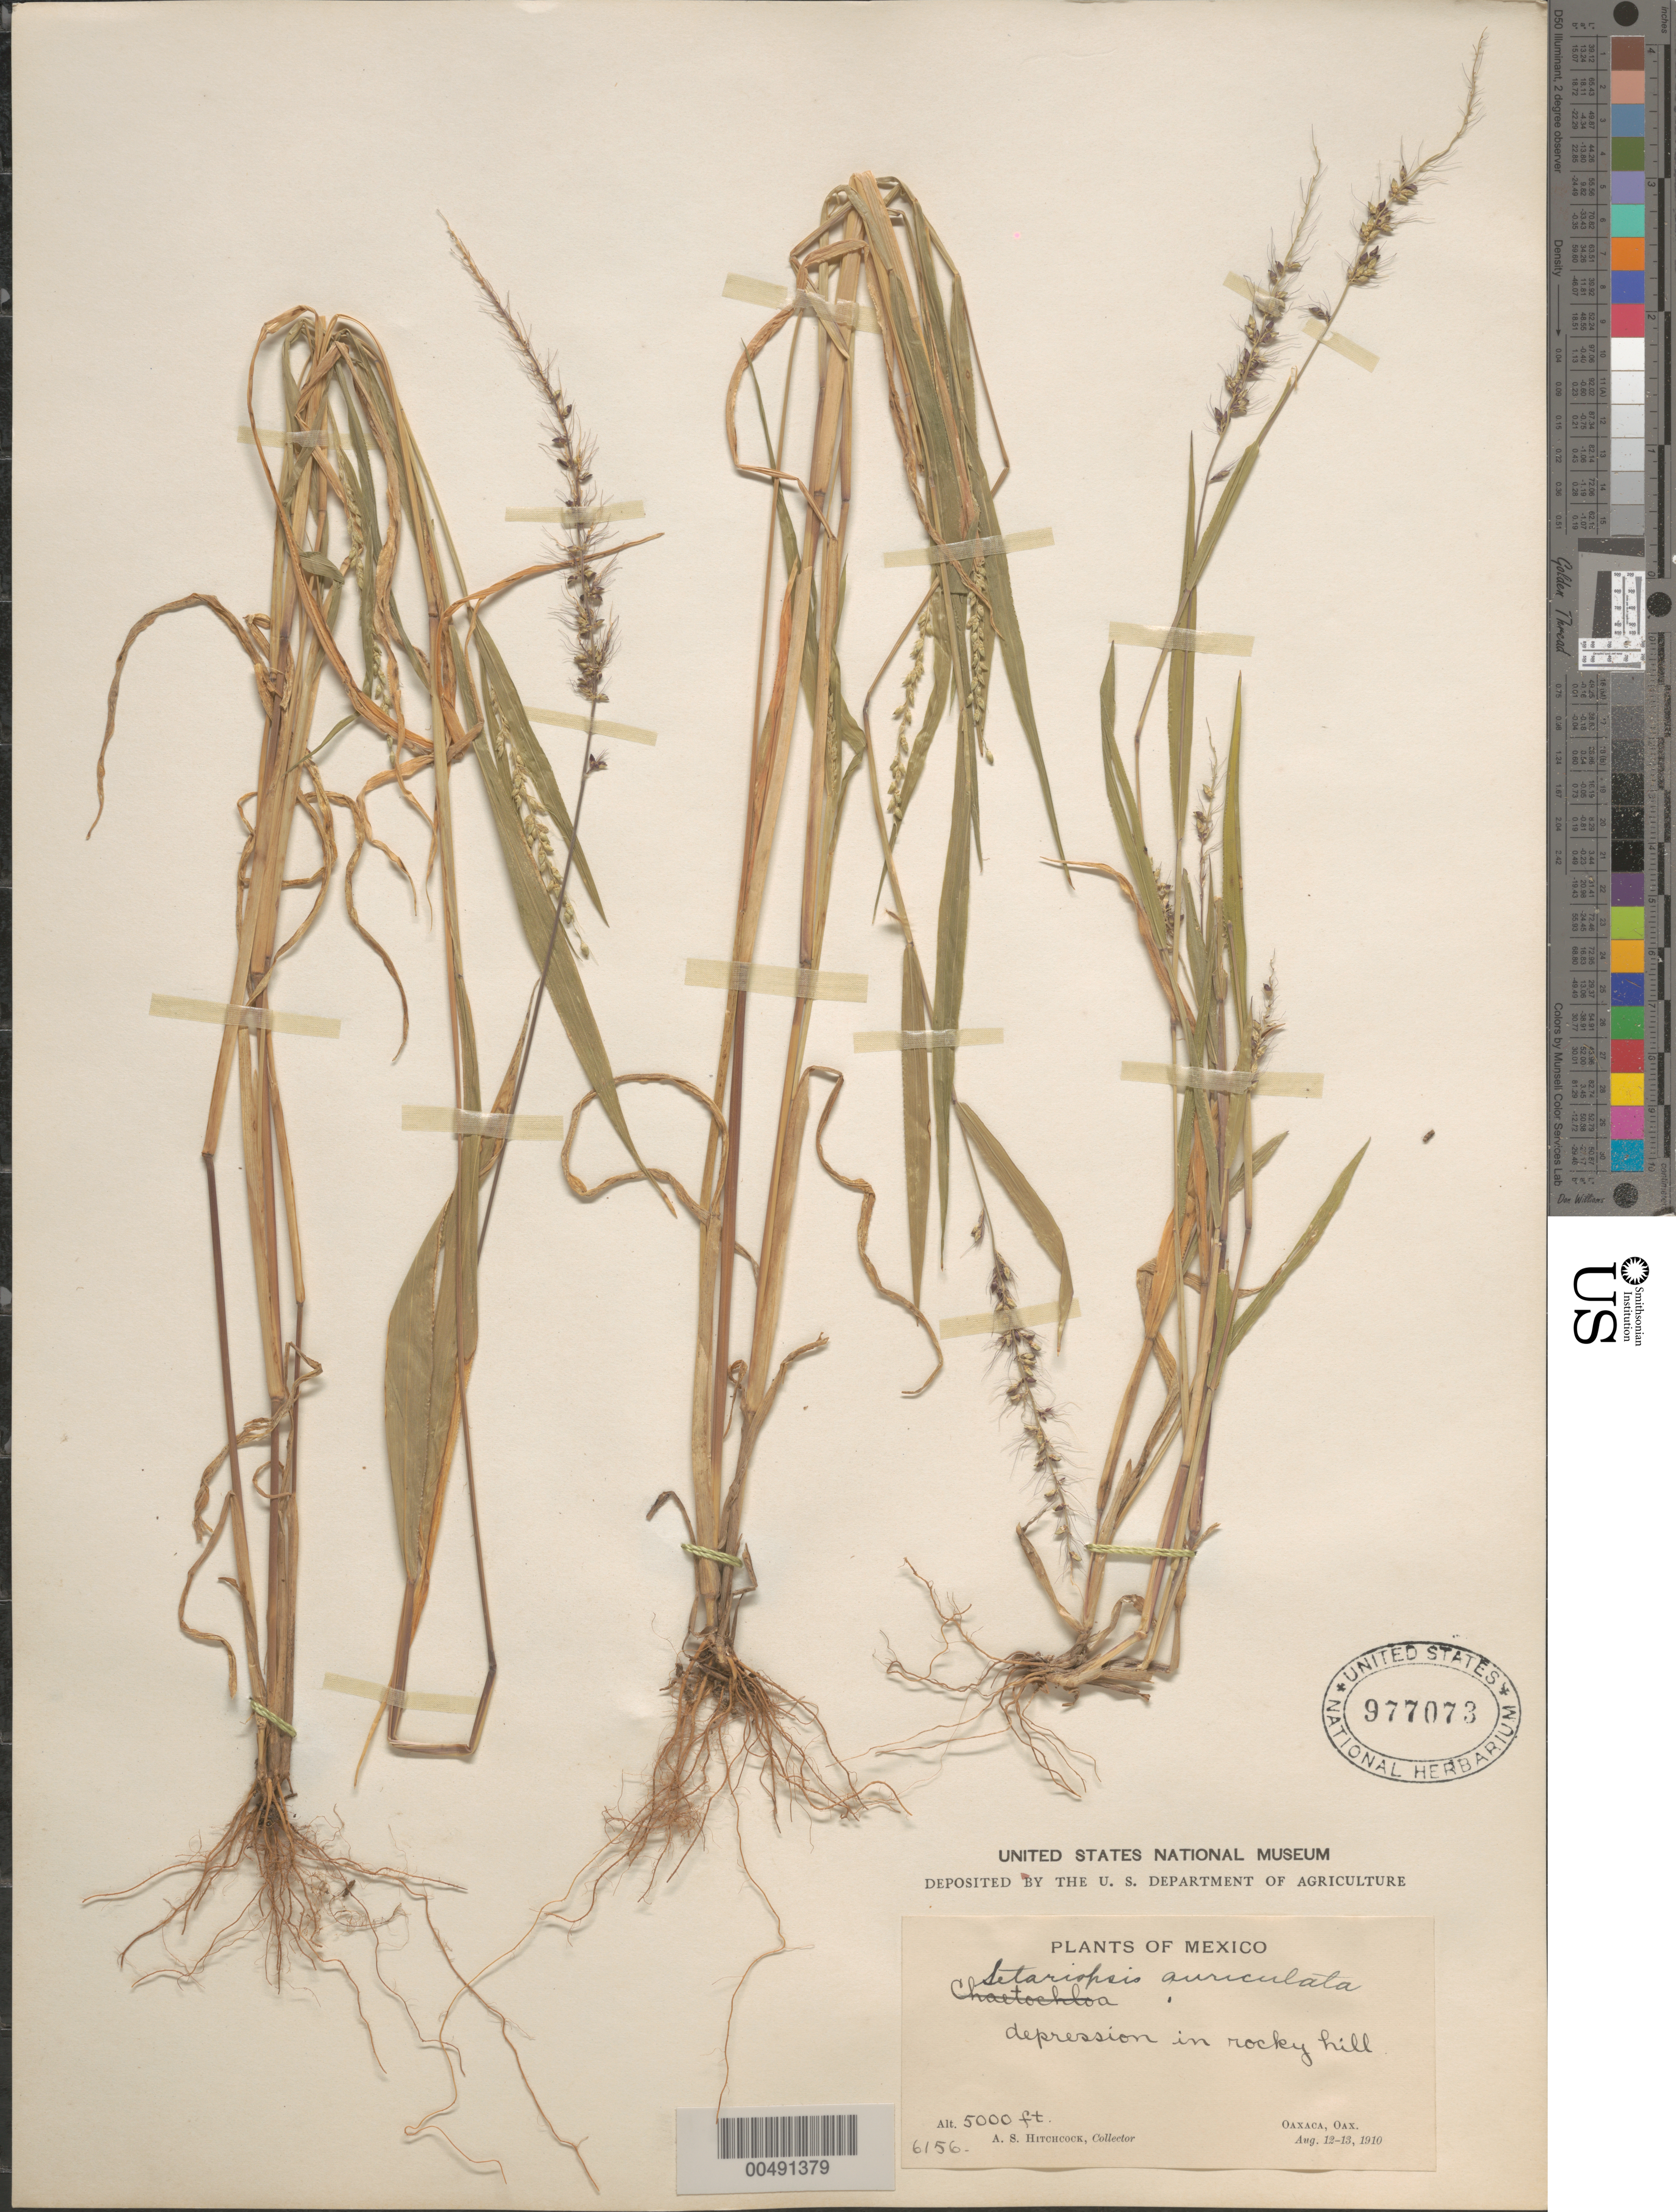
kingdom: Plantae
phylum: Tracheophyta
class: Liliopsida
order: Poales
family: Poaceae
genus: Setariopsis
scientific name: Setariopsis auriculata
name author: (E. Fourn.) Scribn.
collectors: A. S. Hitchcock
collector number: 6156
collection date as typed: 12 Aug 1910 to 13 Aug 1910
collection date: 1910-08-12/1910-08-13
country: Mexico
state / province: Oaxaca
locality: Oaxaca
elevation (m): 1524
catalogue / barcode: US 977073